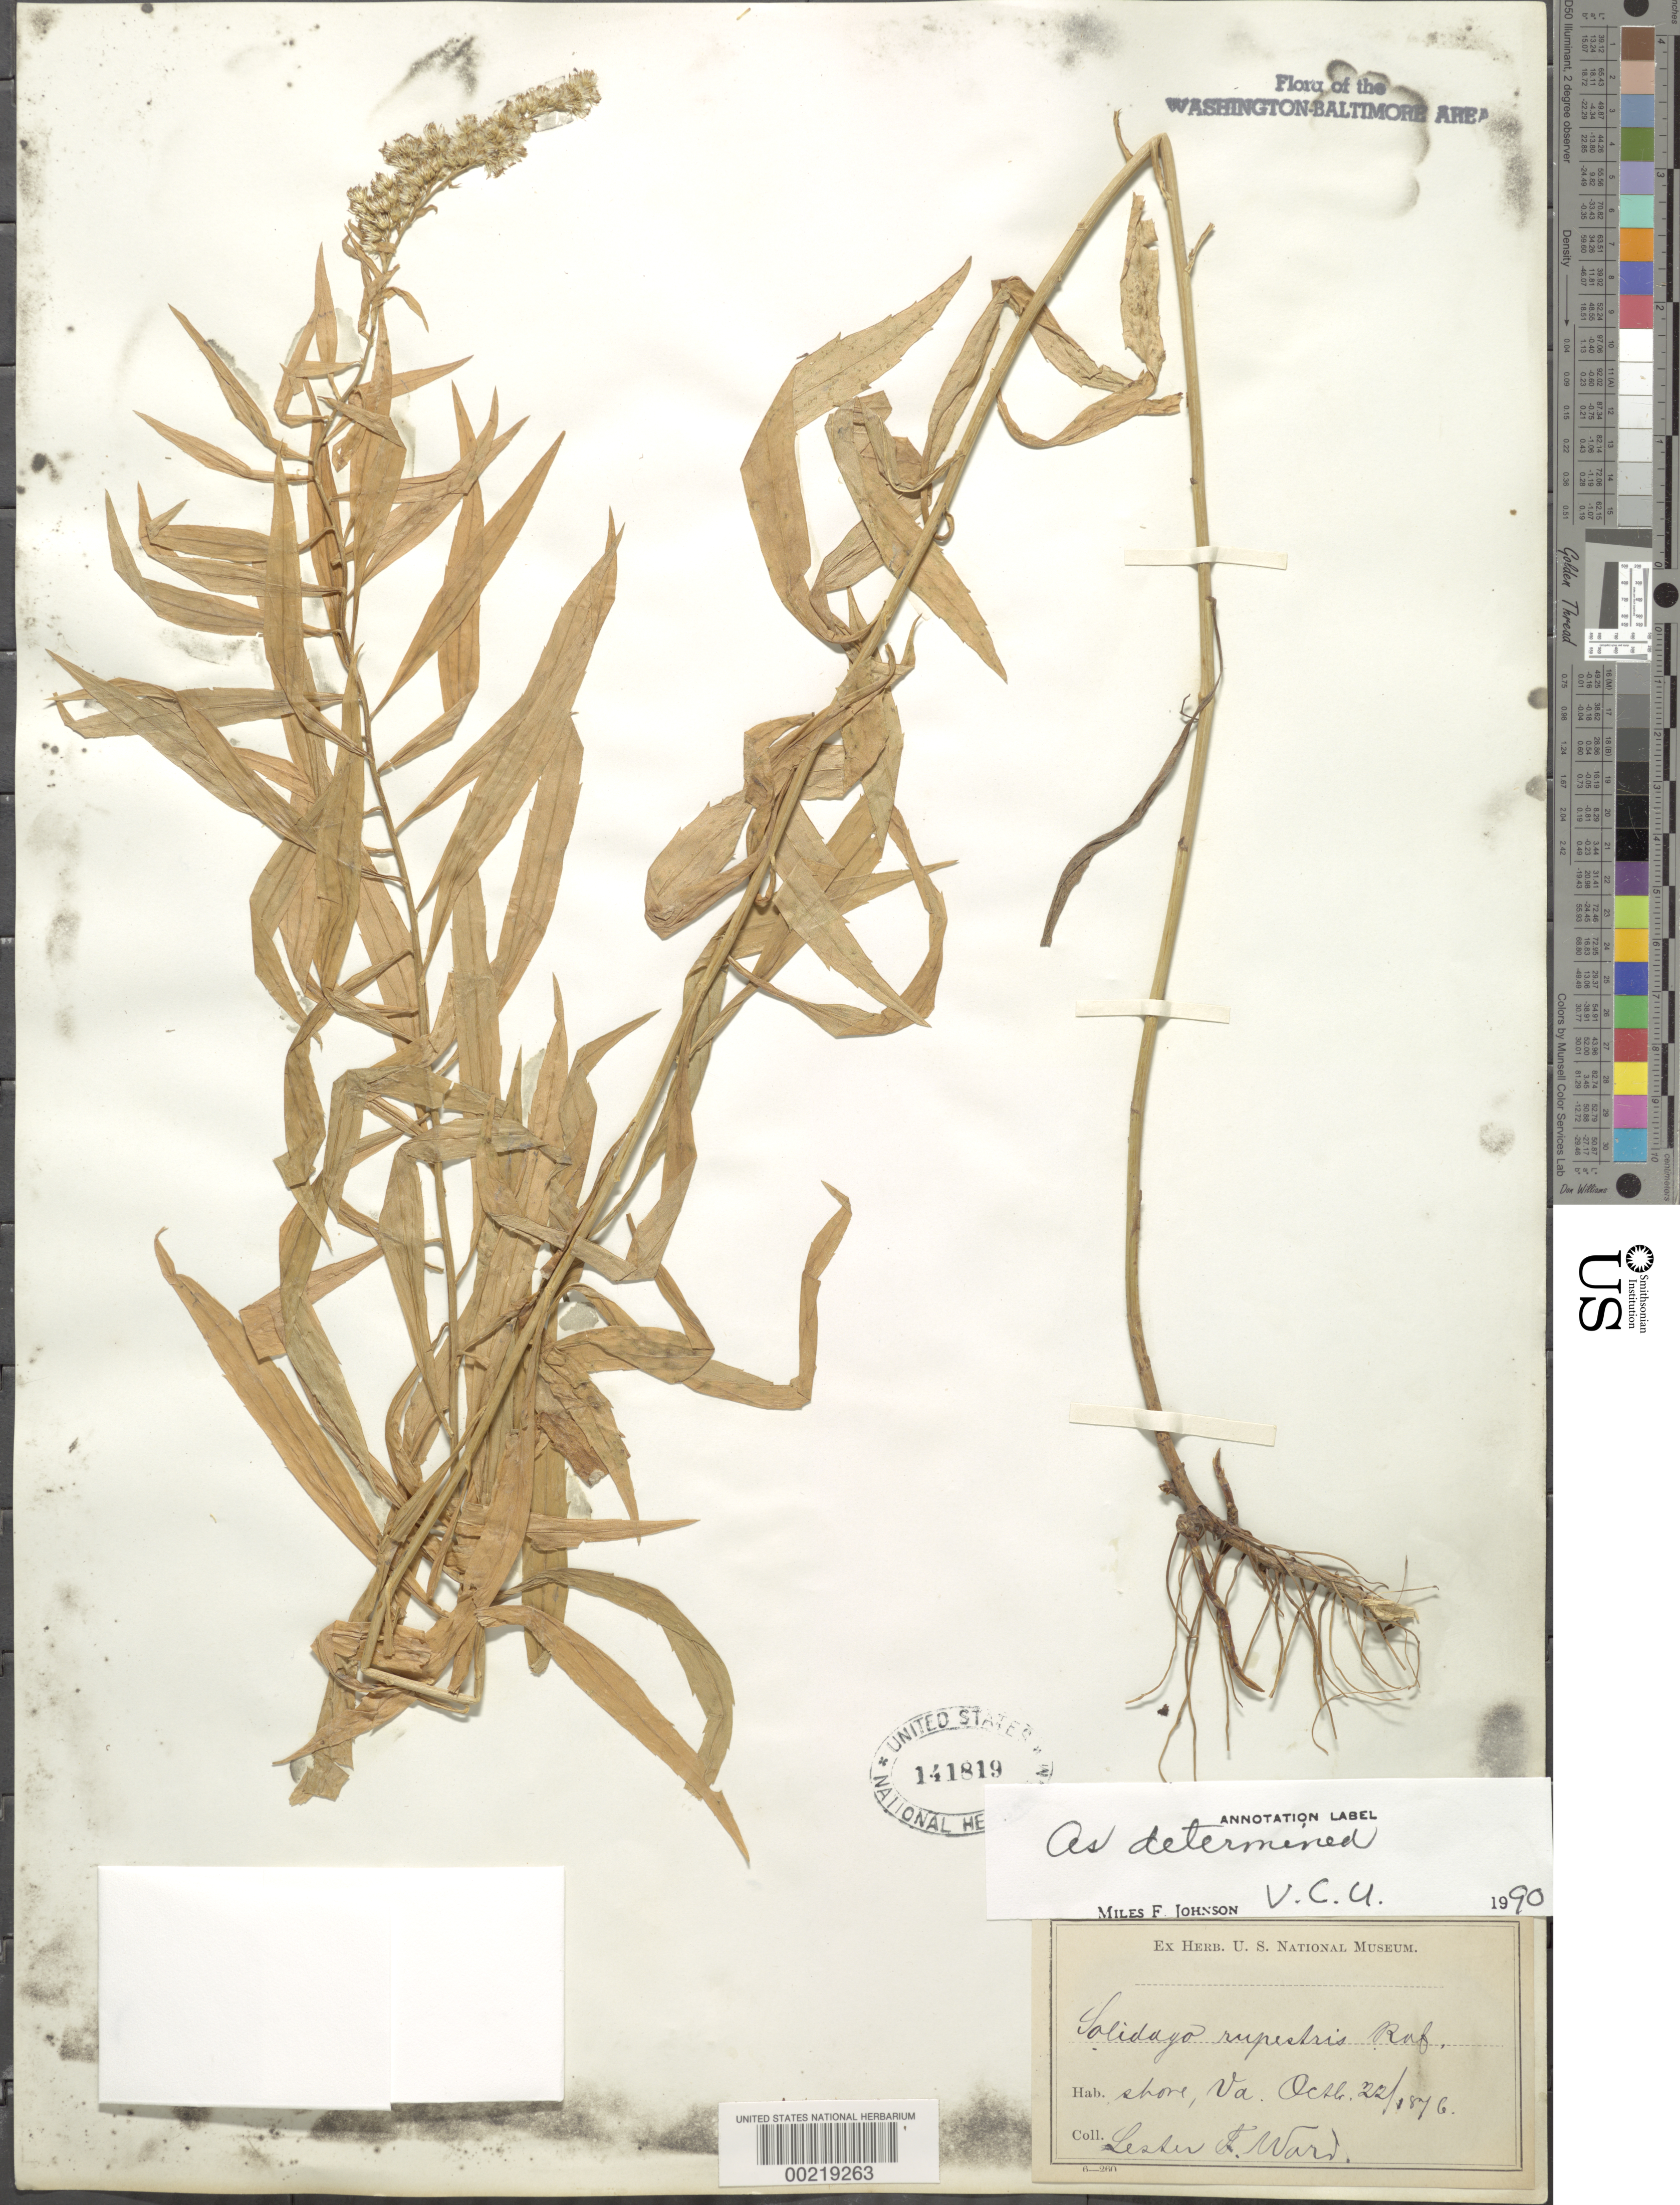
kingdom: Plantae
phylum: Tracheophyta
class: Magnoliopsida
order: Asterales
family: Asteraceae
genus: Solidago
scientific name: Solidago rupestris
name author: Raf.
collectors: L. F. Ward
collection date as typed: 22 Oct 1876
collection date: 1876-10-22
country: United States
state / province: Virginia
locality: Potomac shore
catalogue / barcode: US 141819